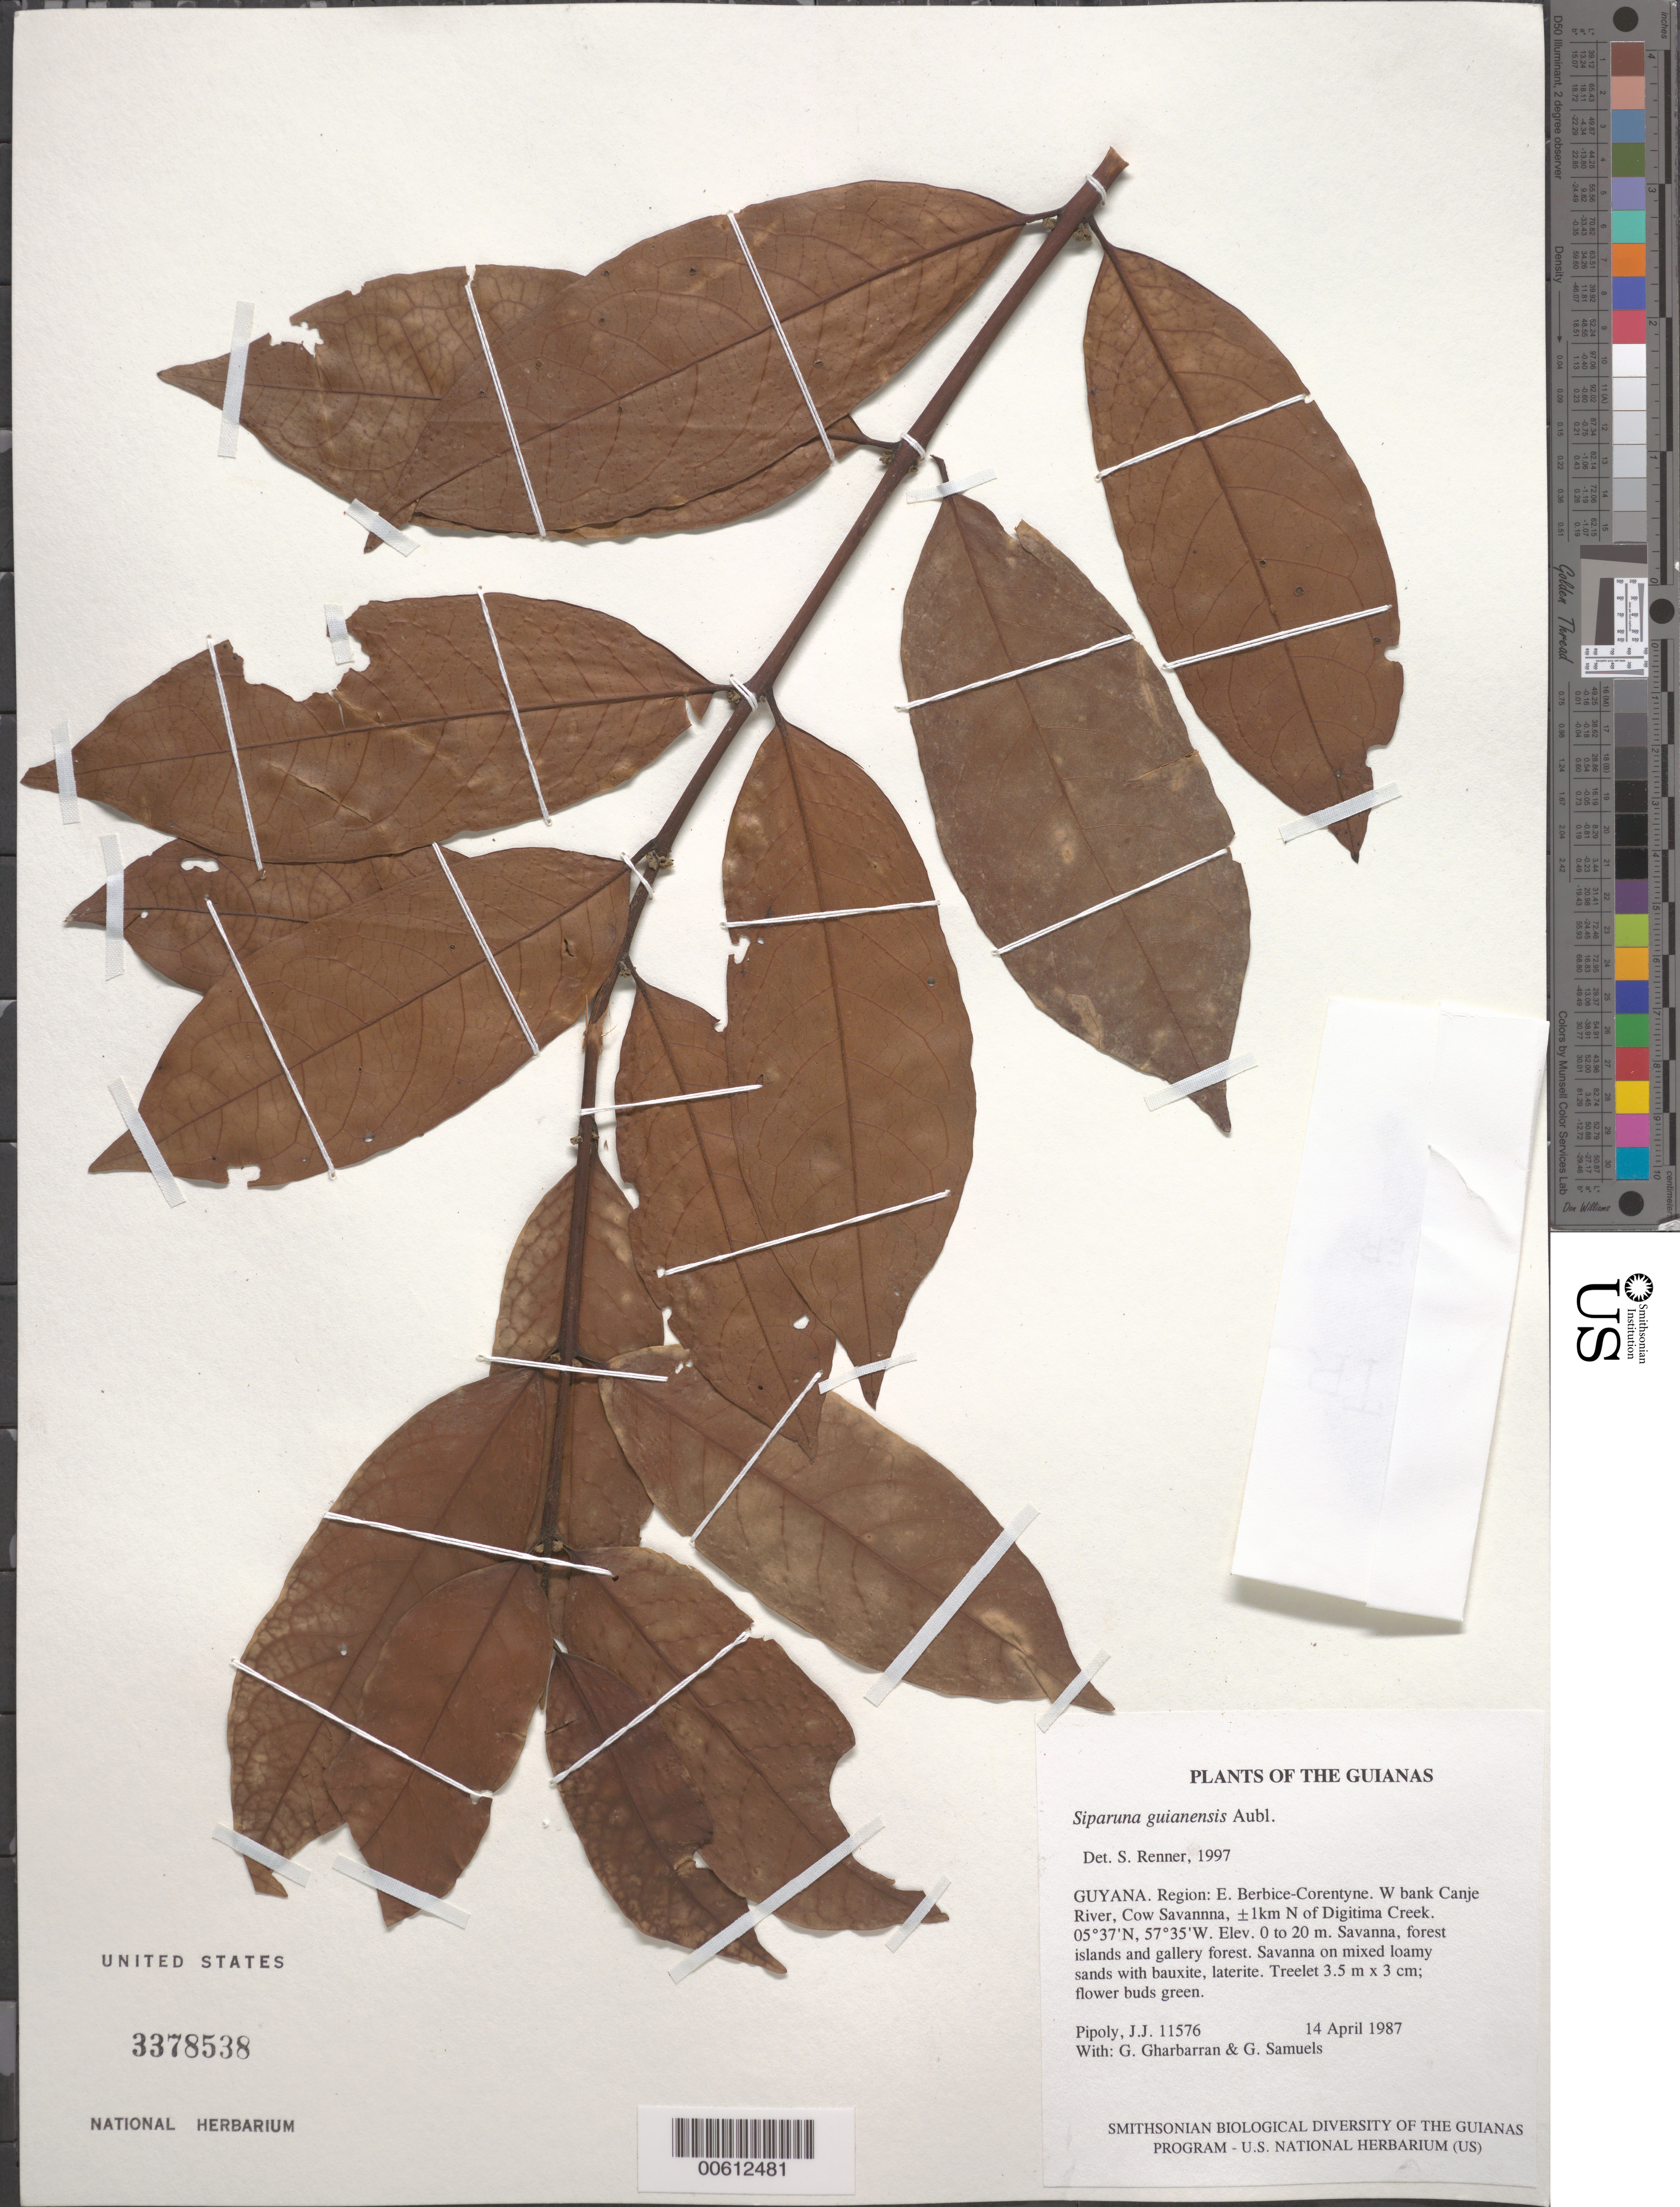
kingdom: Plantae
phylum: Tracheophyta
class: Magnoliopsida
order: Laurales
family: Siparunaceae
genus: Siparuna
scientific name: Siparuna guianensis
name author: Aubl.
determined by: Renner, S. S.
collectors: J. J. Pipoly, G. Gharbarran & G. Samuels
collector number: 11576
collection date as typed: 14 April 1987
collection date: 1987-04-14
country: Guyana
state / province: E. Berbice-Corentyne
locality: W bank Canje River, Cow Savanna, ±1km N of Digitima Creek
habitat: Savanna, forest islands and gallery forest. Savanna on mixed loamy sands with bauxite, laterite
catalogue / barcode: US 3378538